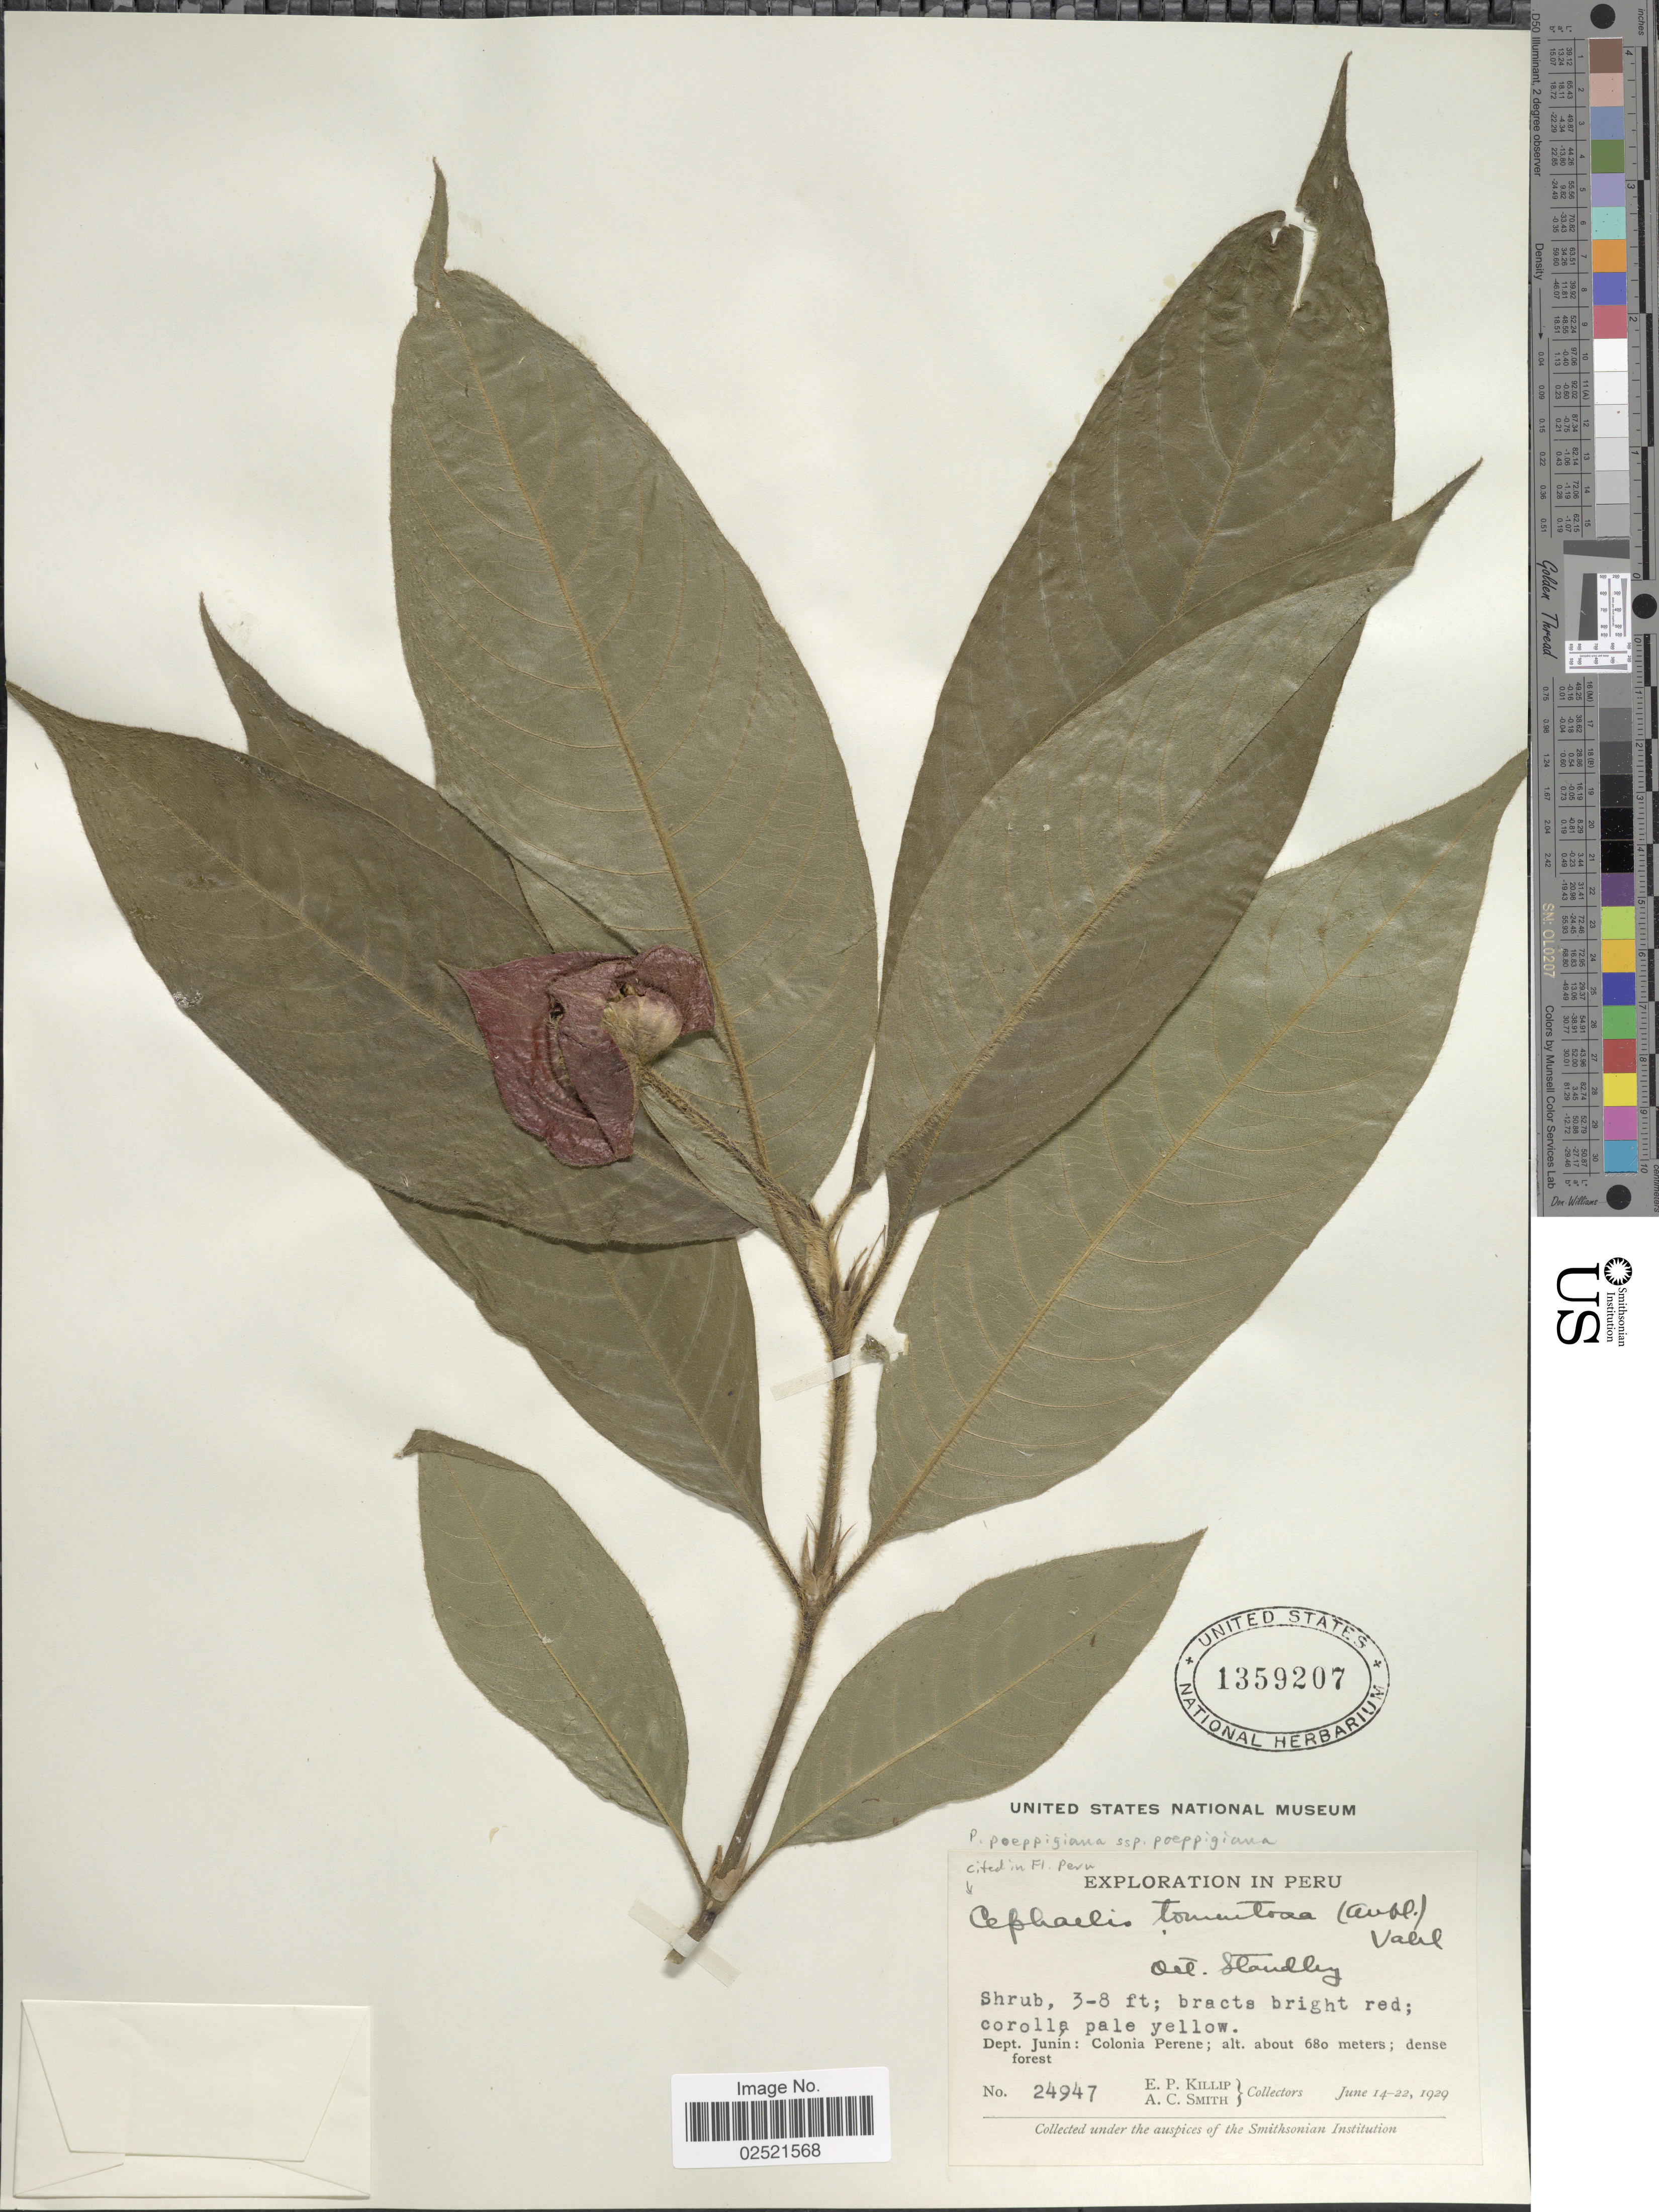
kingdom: Plantae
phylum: Tracheophyta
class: Magnoliopsida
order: Gentianales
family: Rubiaceae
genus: Psychotria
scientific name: Psychotria poeppigiana subsp. poeppigiana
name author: Müll. Arg.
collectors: E. P. Killip & A. C. Smith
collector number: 24947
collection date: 1929-06-14/1929-06-22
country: Peru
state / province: Junín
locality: Colonia Perene.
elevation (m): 680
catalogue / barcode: US 1359207